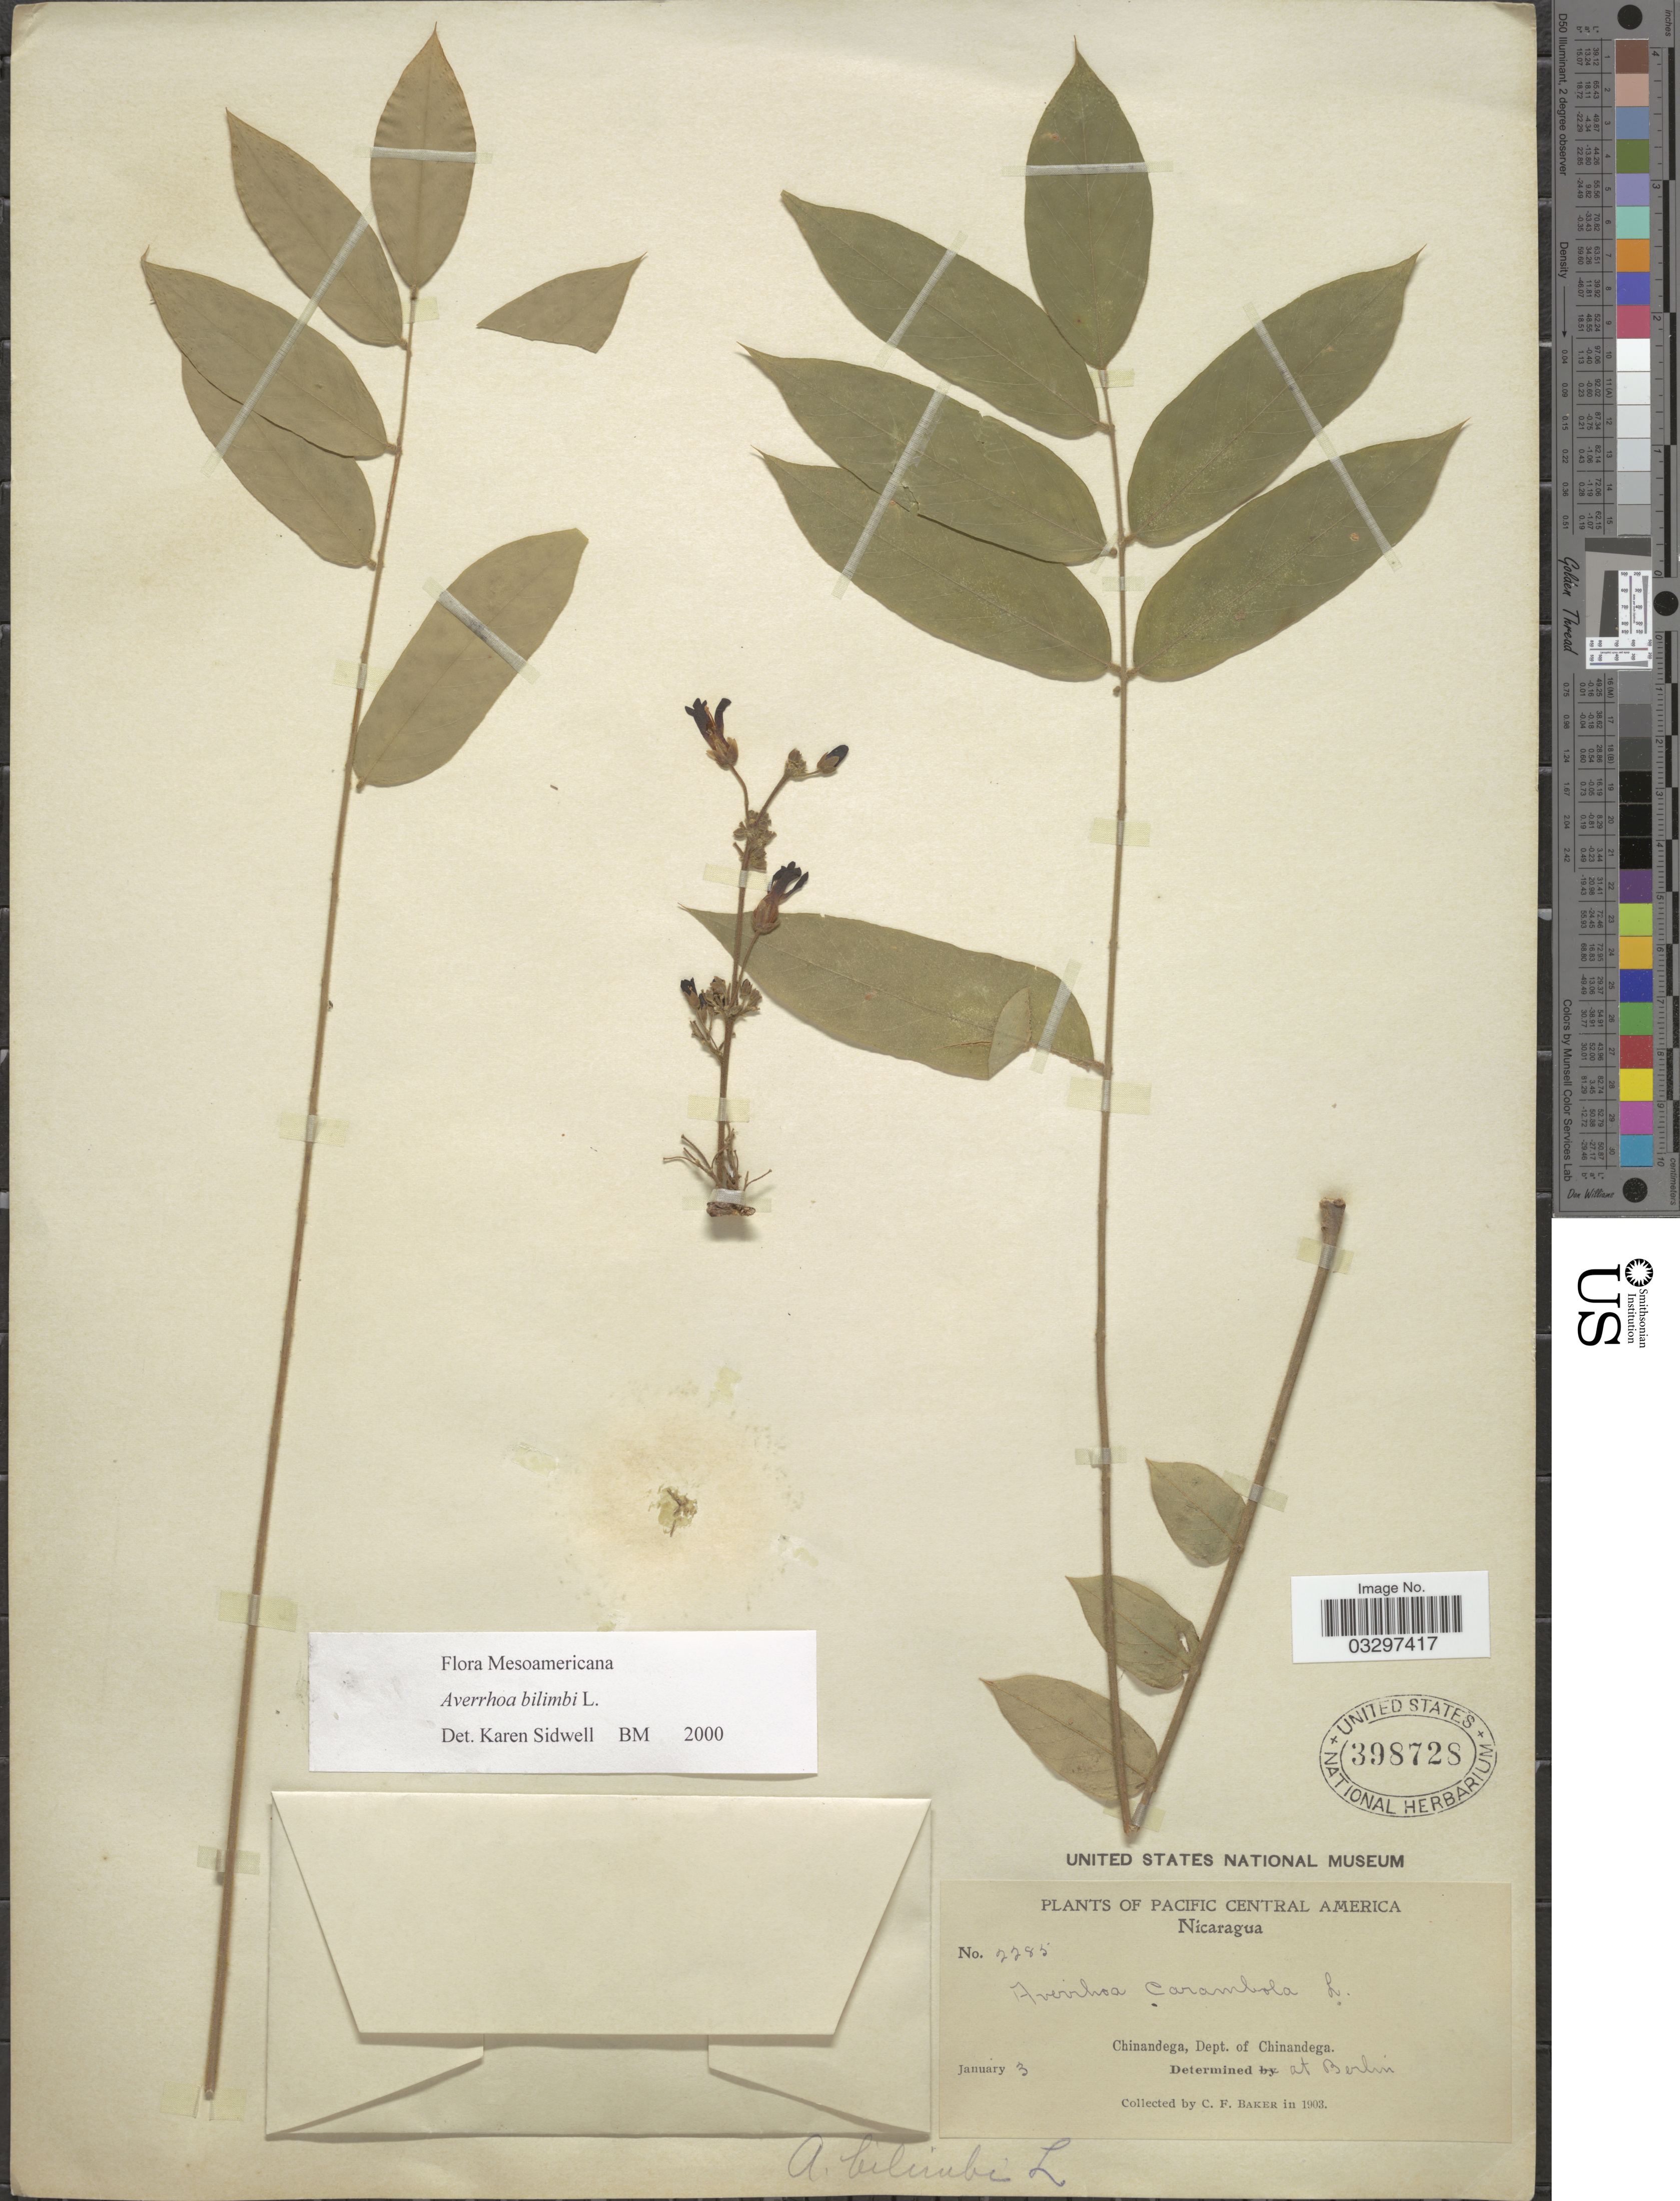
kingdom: Plantae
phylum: Tracheophyta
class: Magnoliopsida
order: Oxalidales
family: Oxalidaceae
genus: Averrhoa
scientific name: Averrhoa bilimbi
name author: L.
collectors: C. F. Baker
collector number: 2285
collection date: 1903-01-03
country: Nicaragua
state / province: Chinandega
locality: Pacific Central America. Chinandega, Dept. of Chinandega.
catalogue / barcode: US 398728